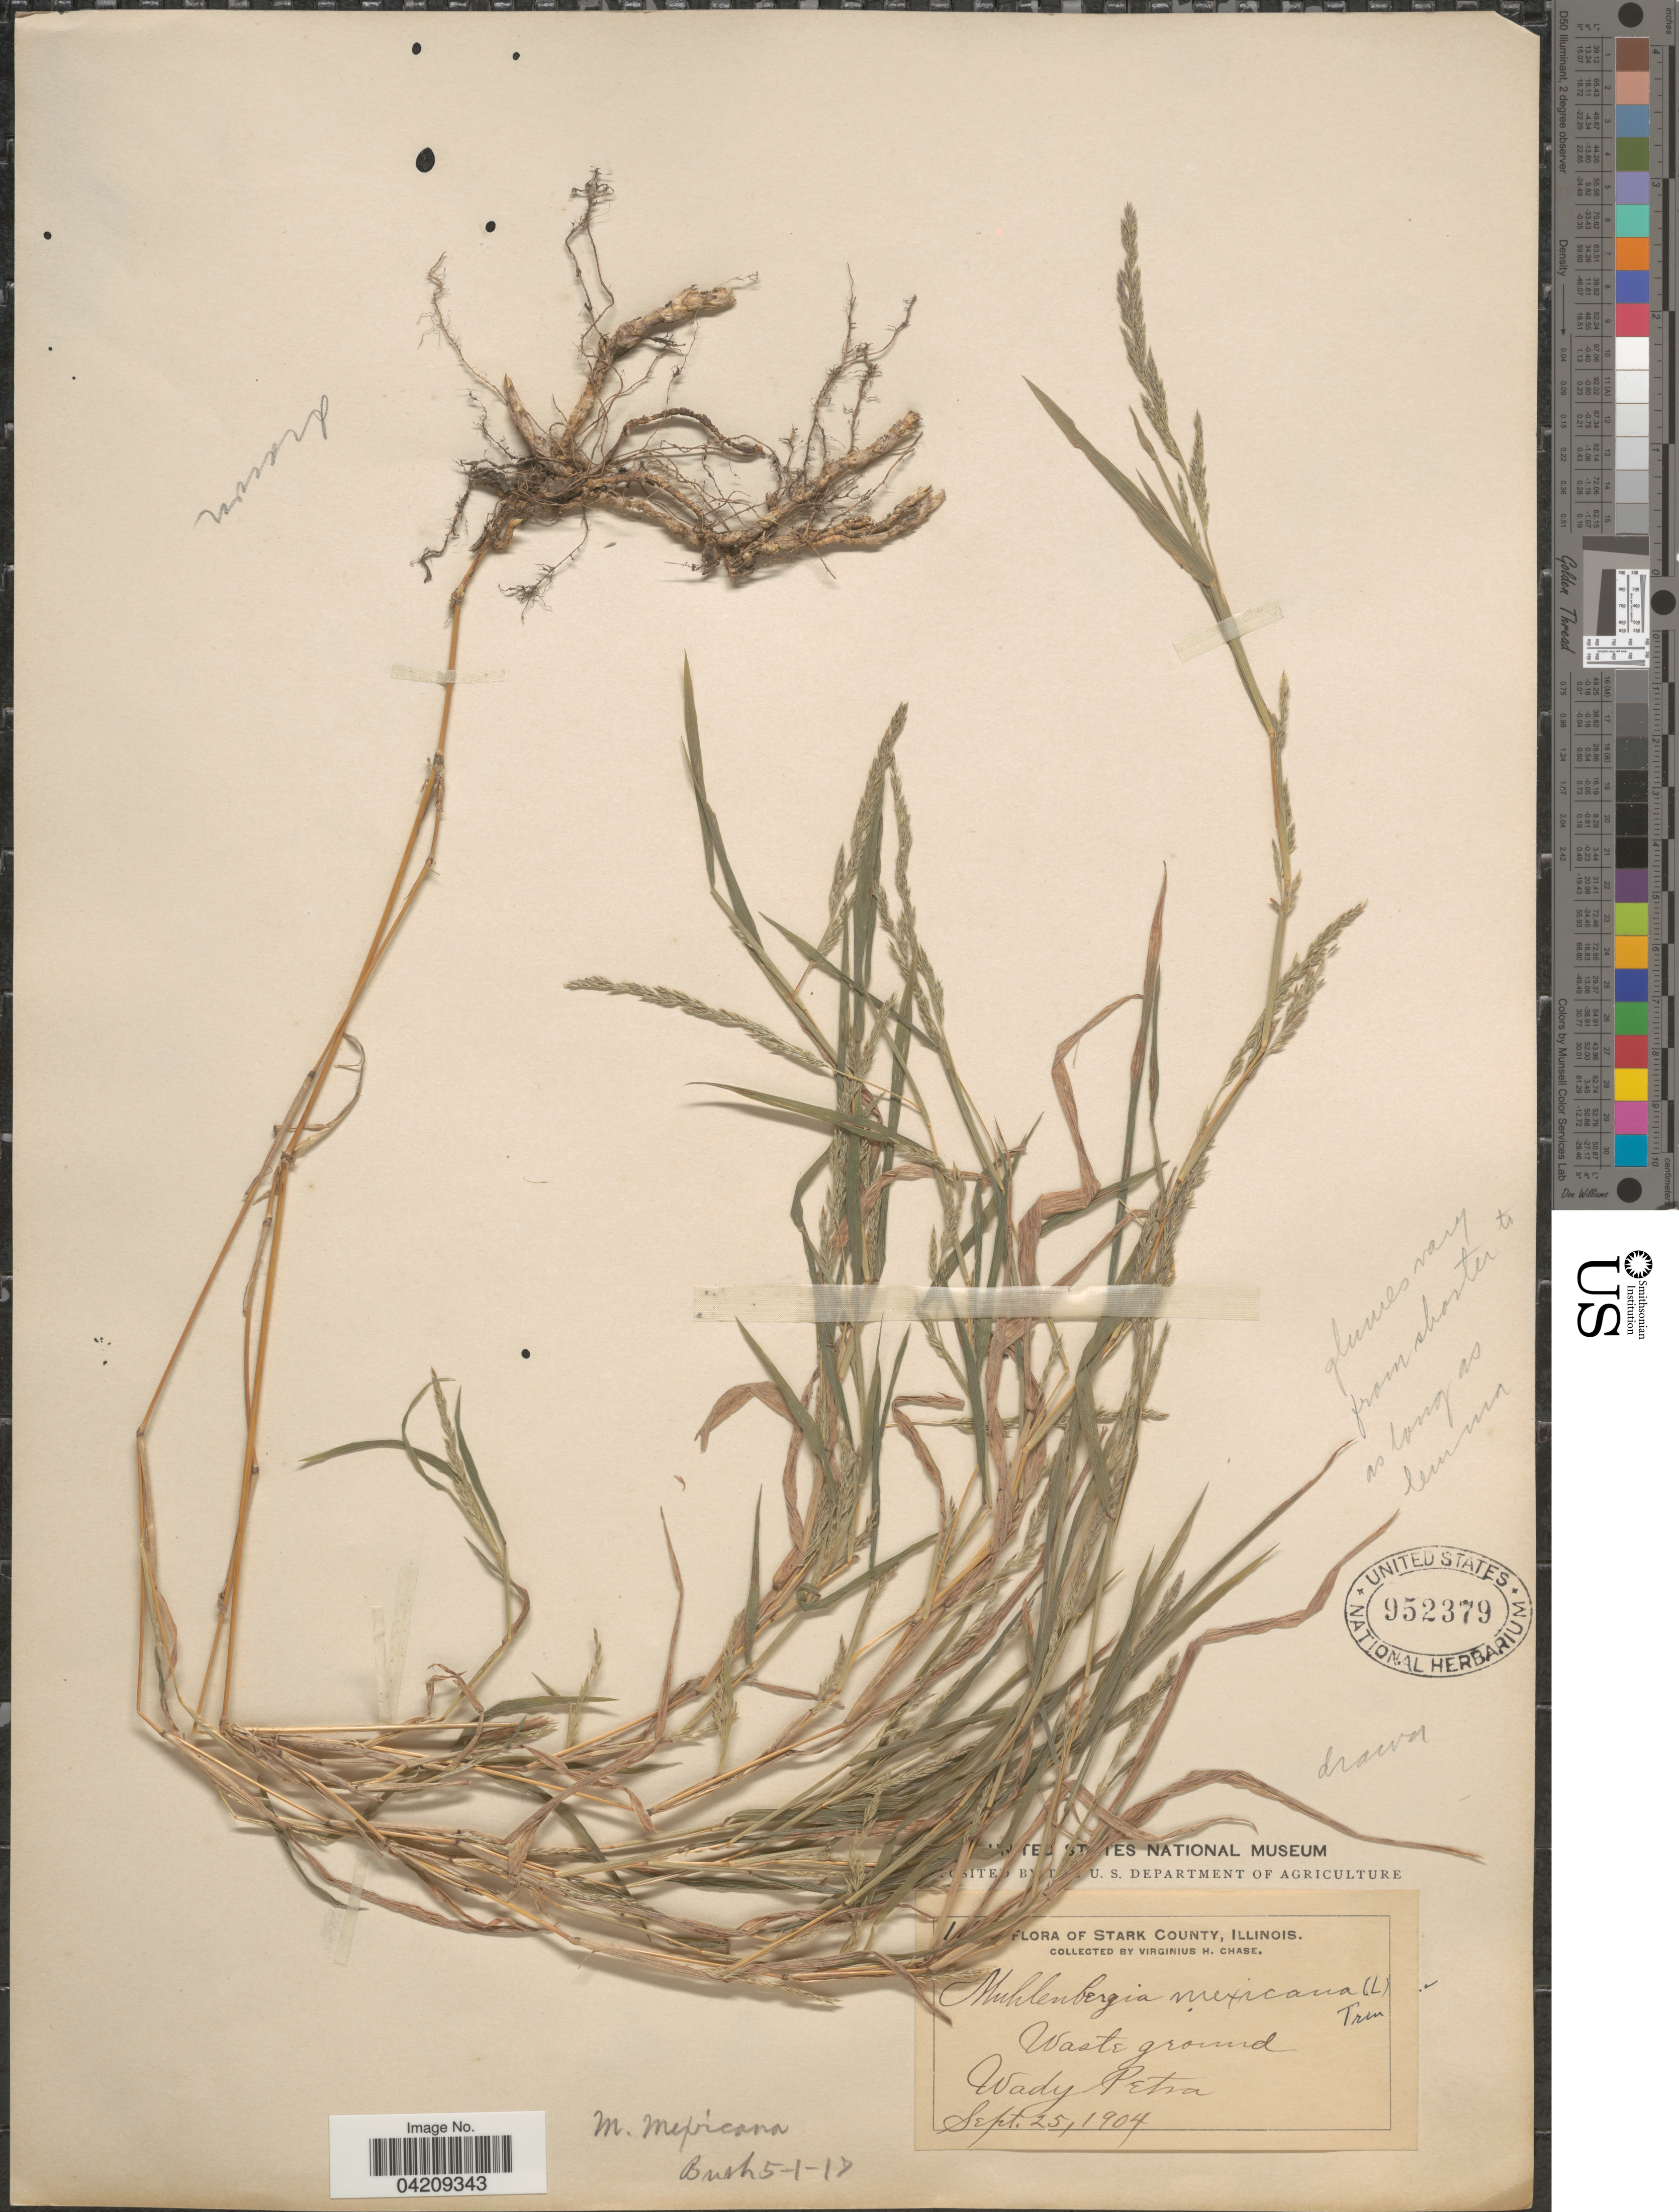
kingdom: Plantae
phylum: Tracheophyta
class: Liliopsida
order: Poales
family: Poaceae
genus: Muhlenbergia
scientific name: Muhlenbergia frondosa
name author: (Poir.) Fernald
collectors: V. H. Chase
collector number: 1!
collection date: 1904-09-25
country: United States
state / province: Illinois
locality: Stark County. Wady Petra.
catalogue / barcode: US 952379